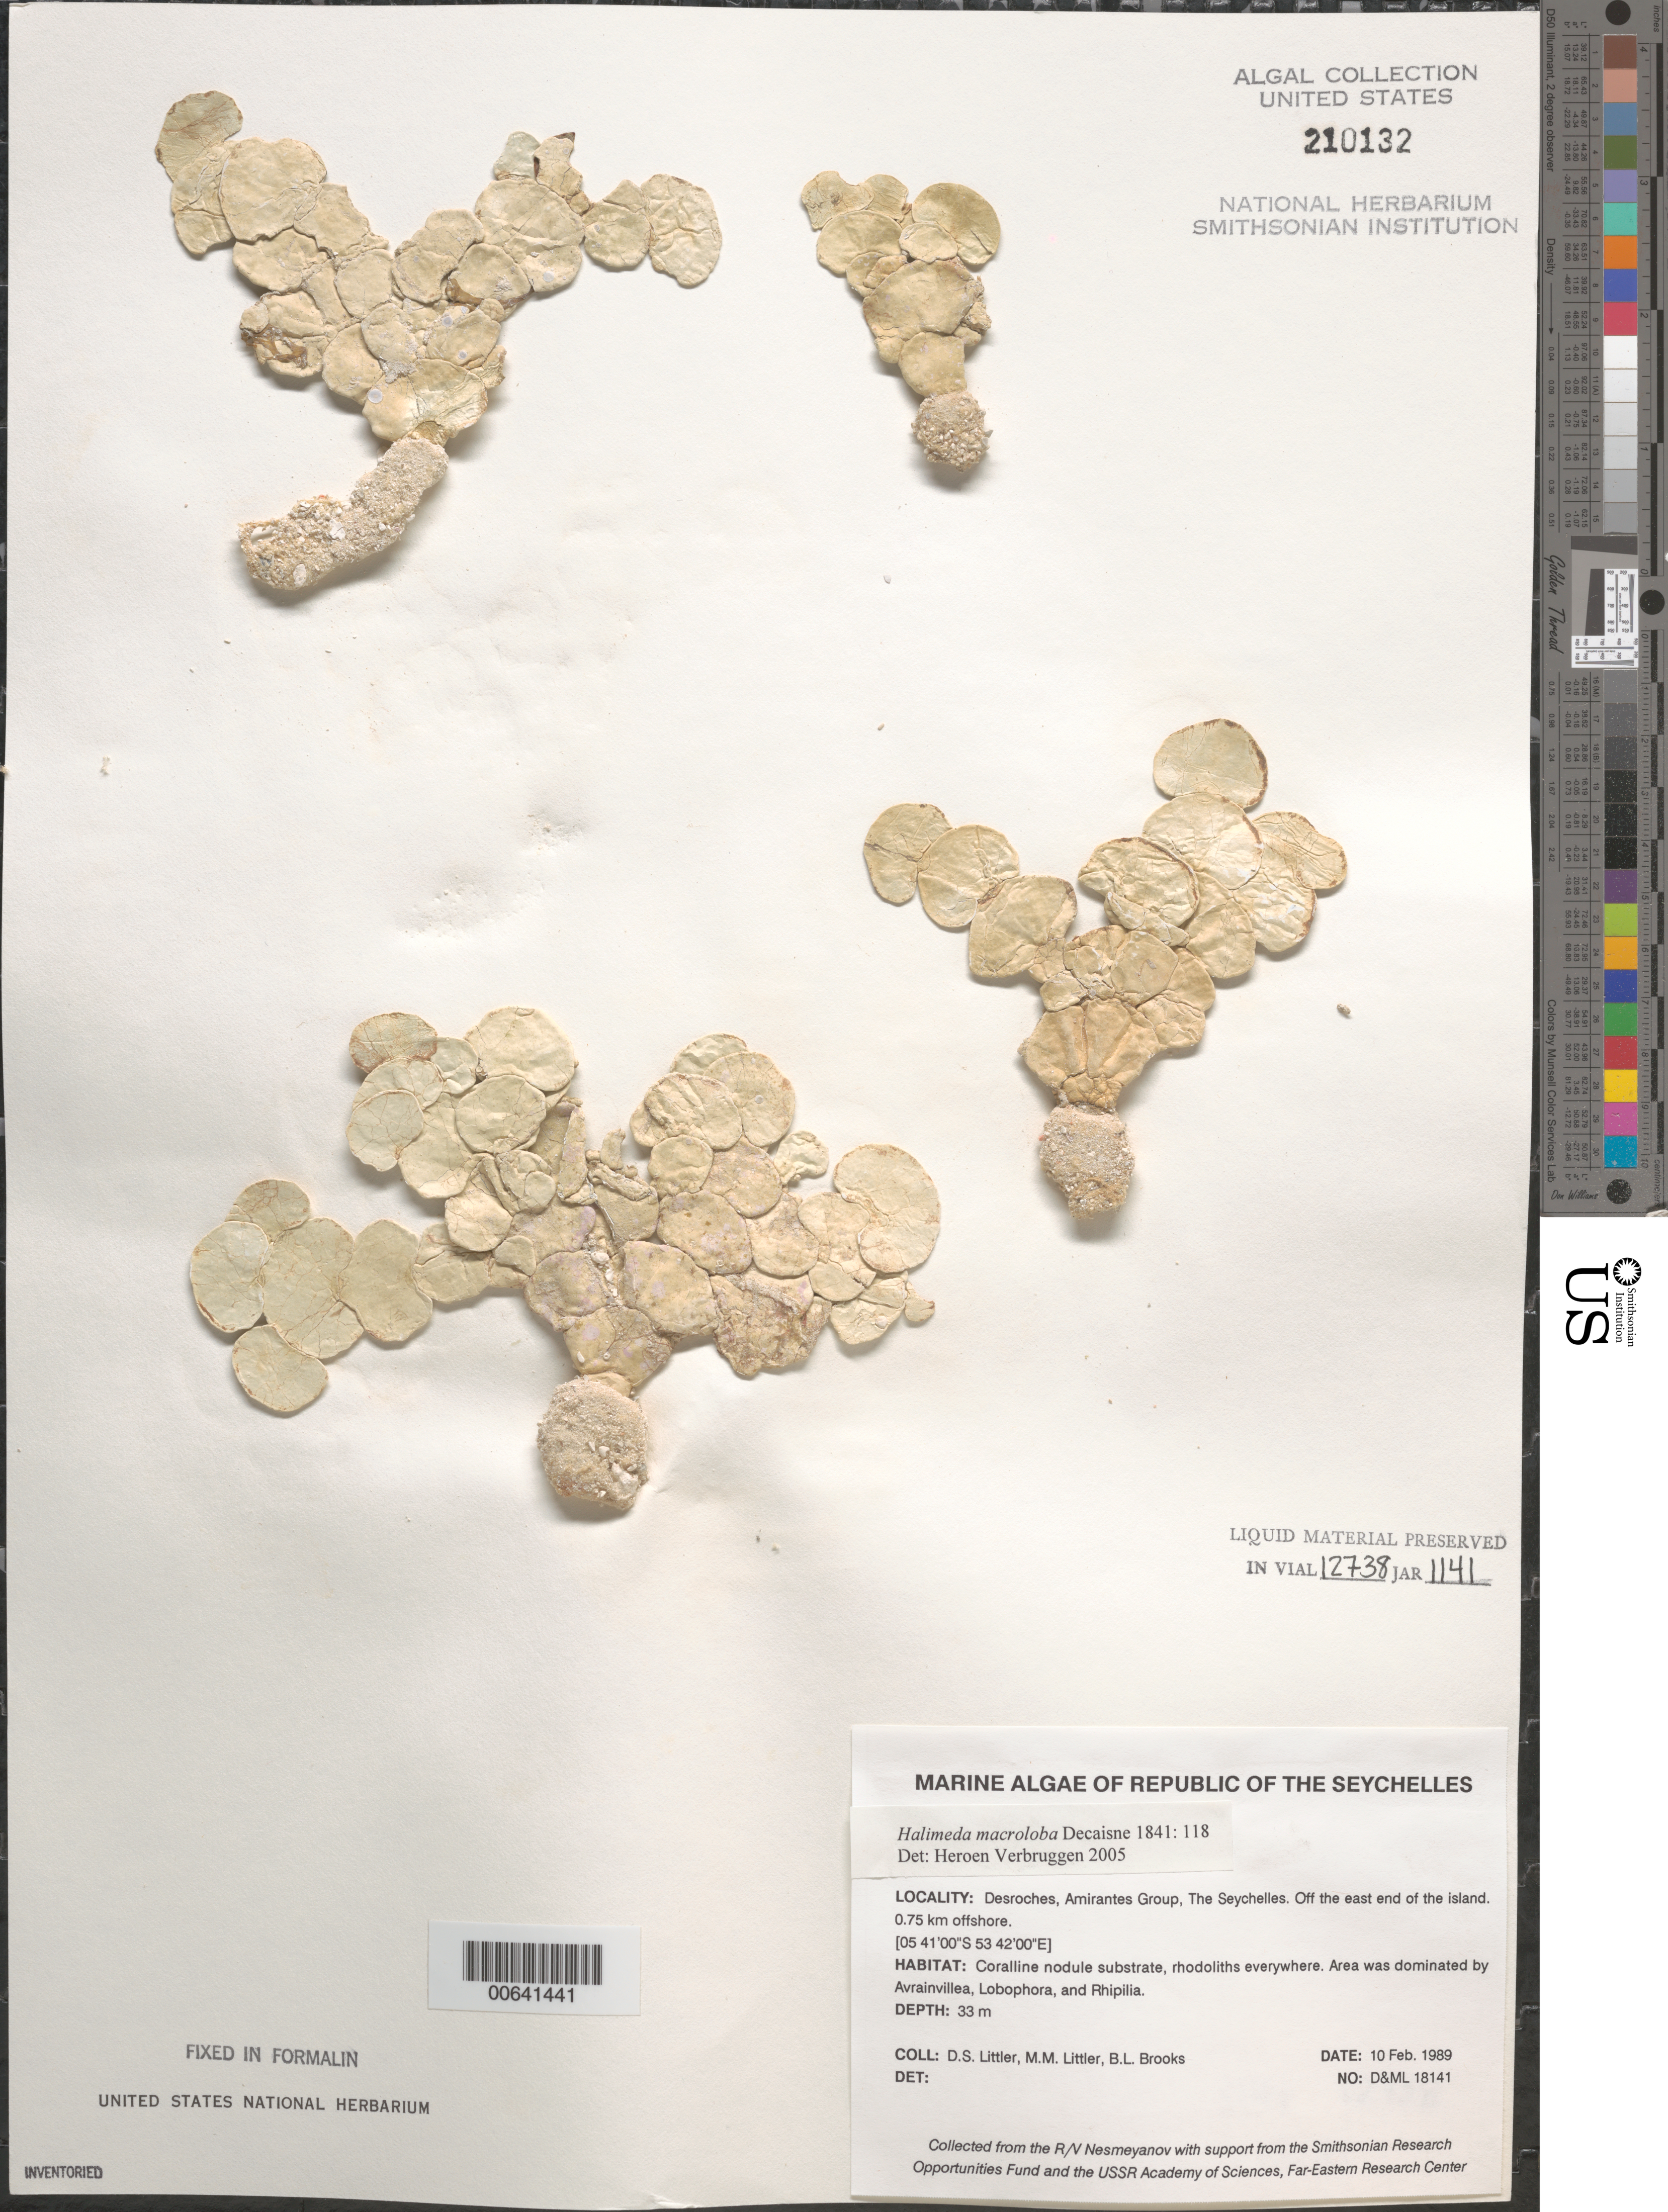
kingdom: Plantae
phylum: Chlorophyta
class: Ulvophyceae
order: Bryopsidales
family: Halimedaceae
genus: Halimeda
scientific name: Halimeda macroloba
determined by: Verbruggen, H.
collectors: D. S. Littler, M. M. Littler & B. Brooks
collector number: D&ML 18141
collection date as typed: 10 Feb 1989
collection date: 1989-02-10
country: Seychelles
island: Desroches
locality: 0.75 km off east end of island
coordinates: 05 41'00"S, 53 42'00"E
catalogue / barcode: US 210132